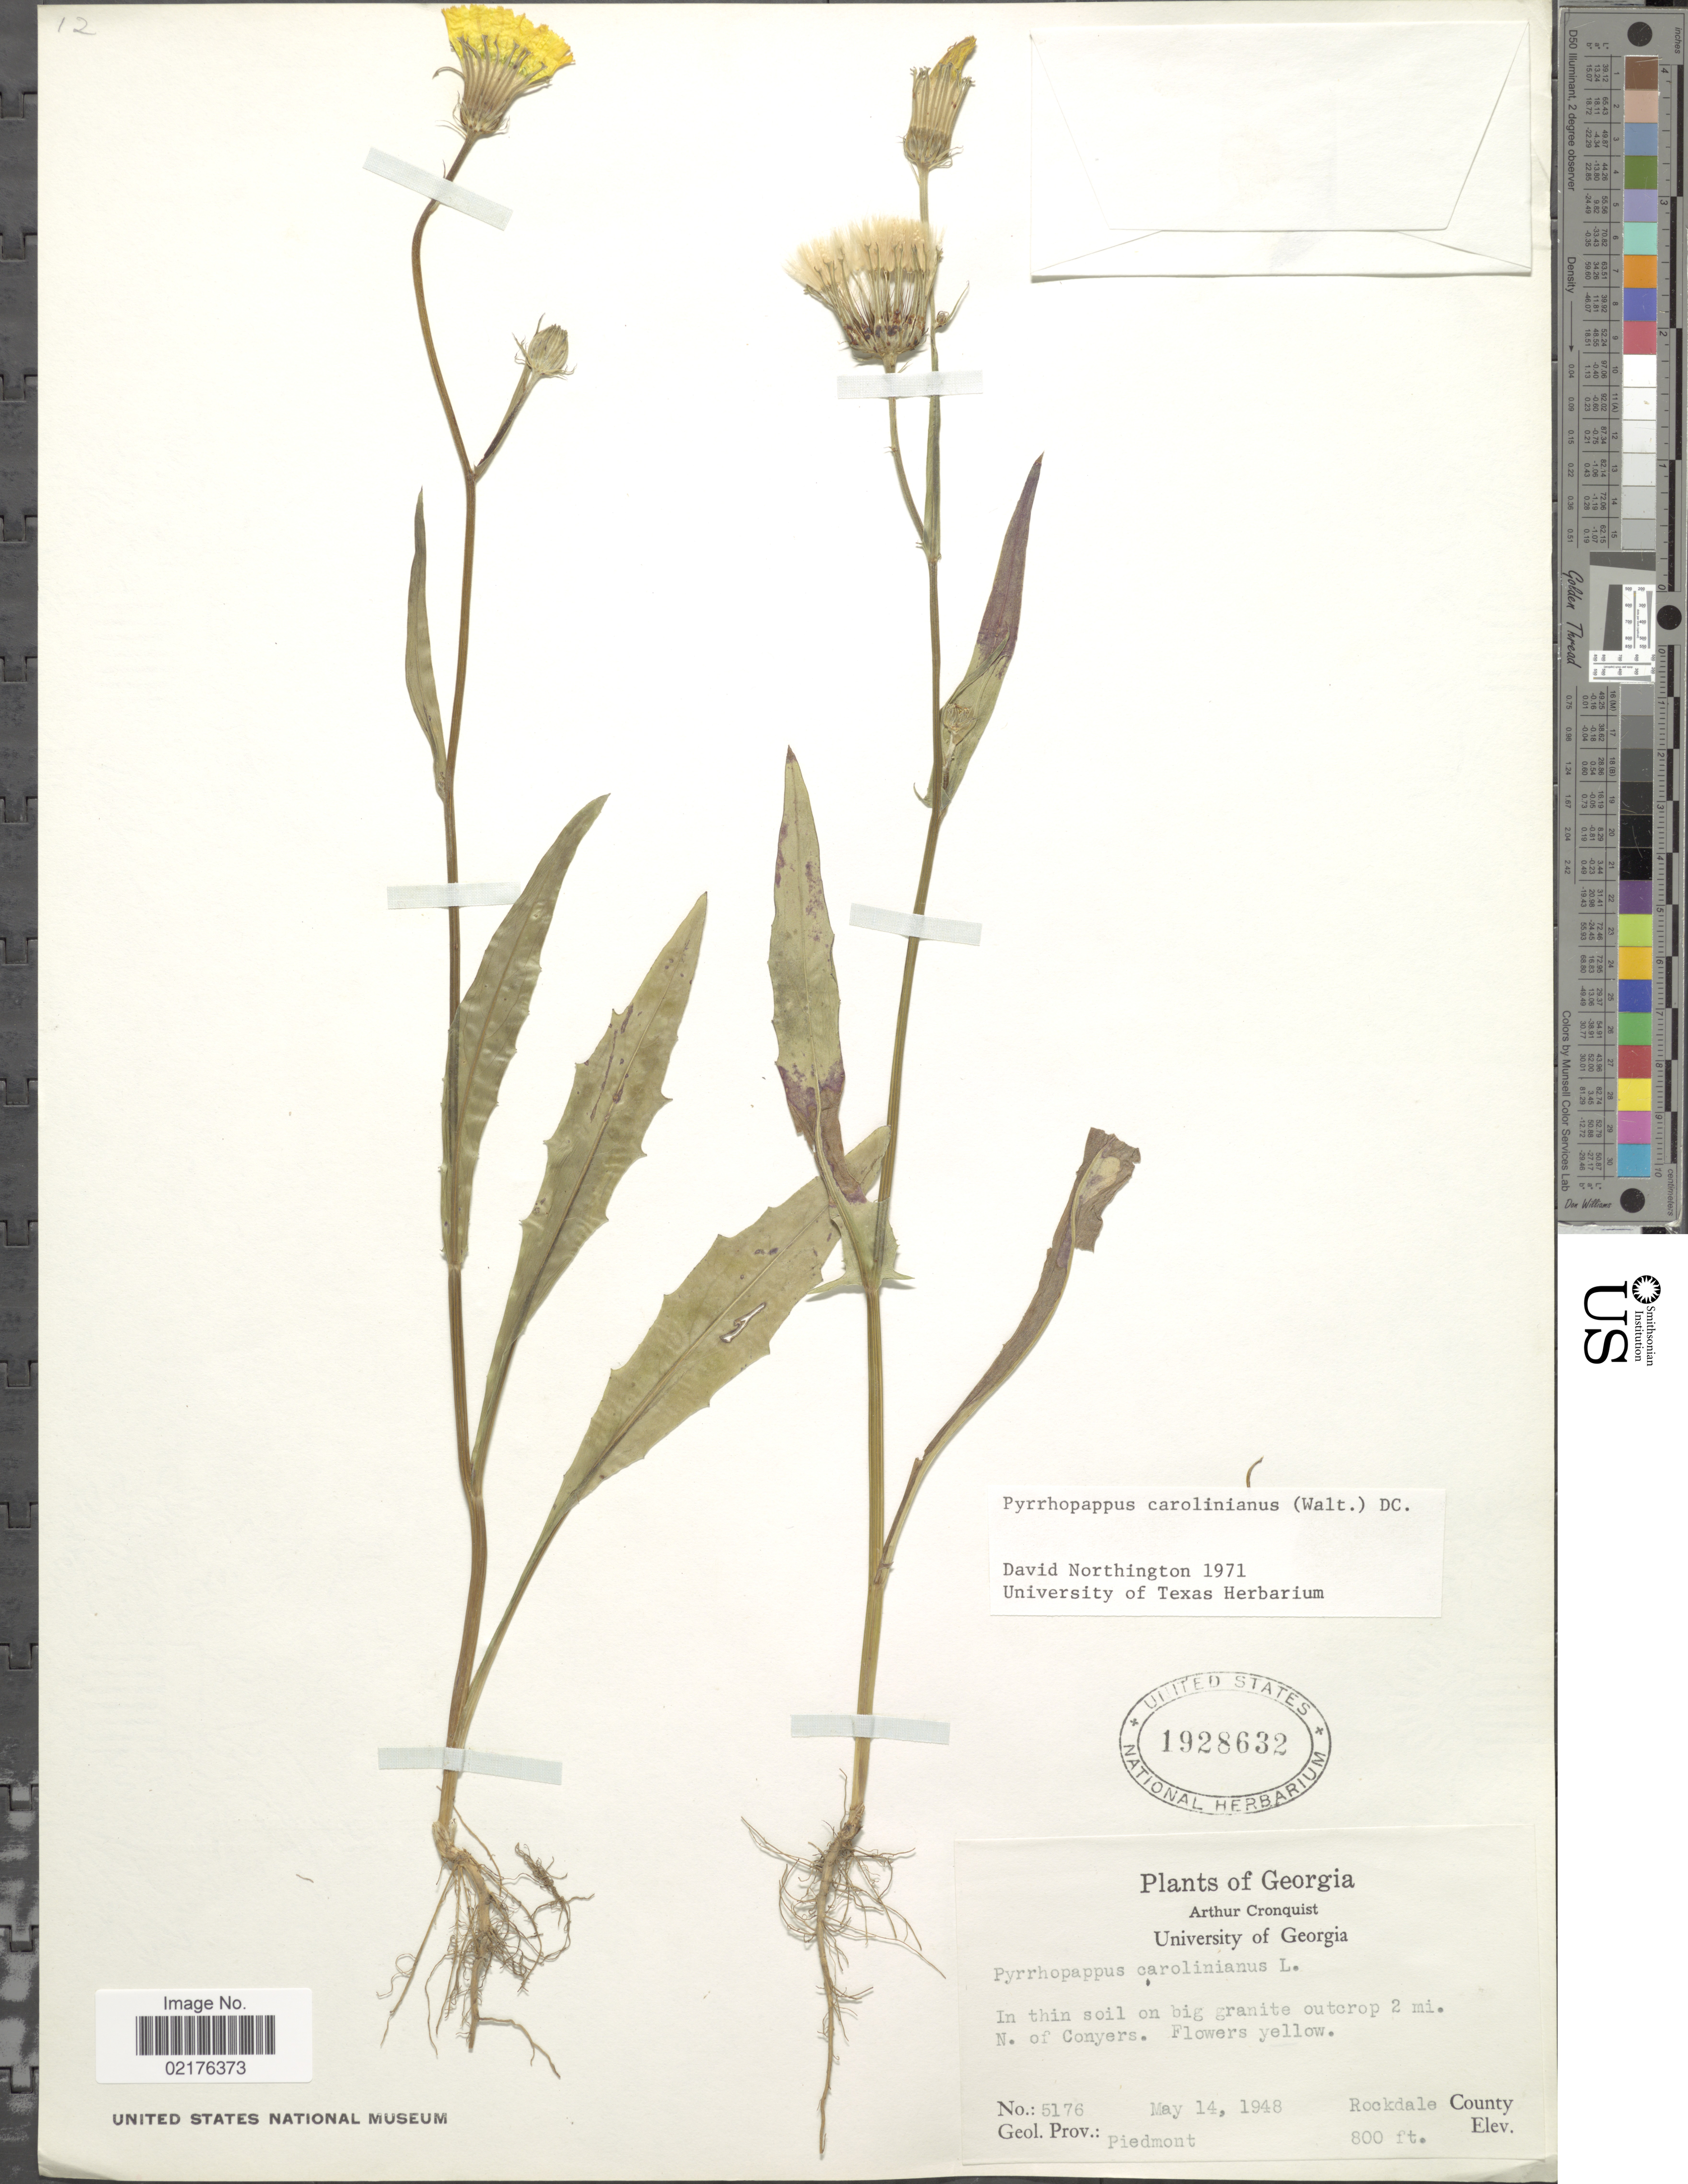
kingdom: Plantae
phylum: Tracheophyta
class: Magnoliopsida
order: Asterales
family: Asteraceae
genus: Pyrrhopappus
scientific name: Pyrrhopappus carolinianus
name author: (Walter) DC.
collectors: A. J. Cronquist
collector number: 5176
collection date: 1948-05-14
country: United States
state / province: Georgia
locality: In thin soil on big granite outcrop 2 mi. N, oif Conyers, Rockdale County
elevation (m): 244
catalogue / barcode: US 1928632